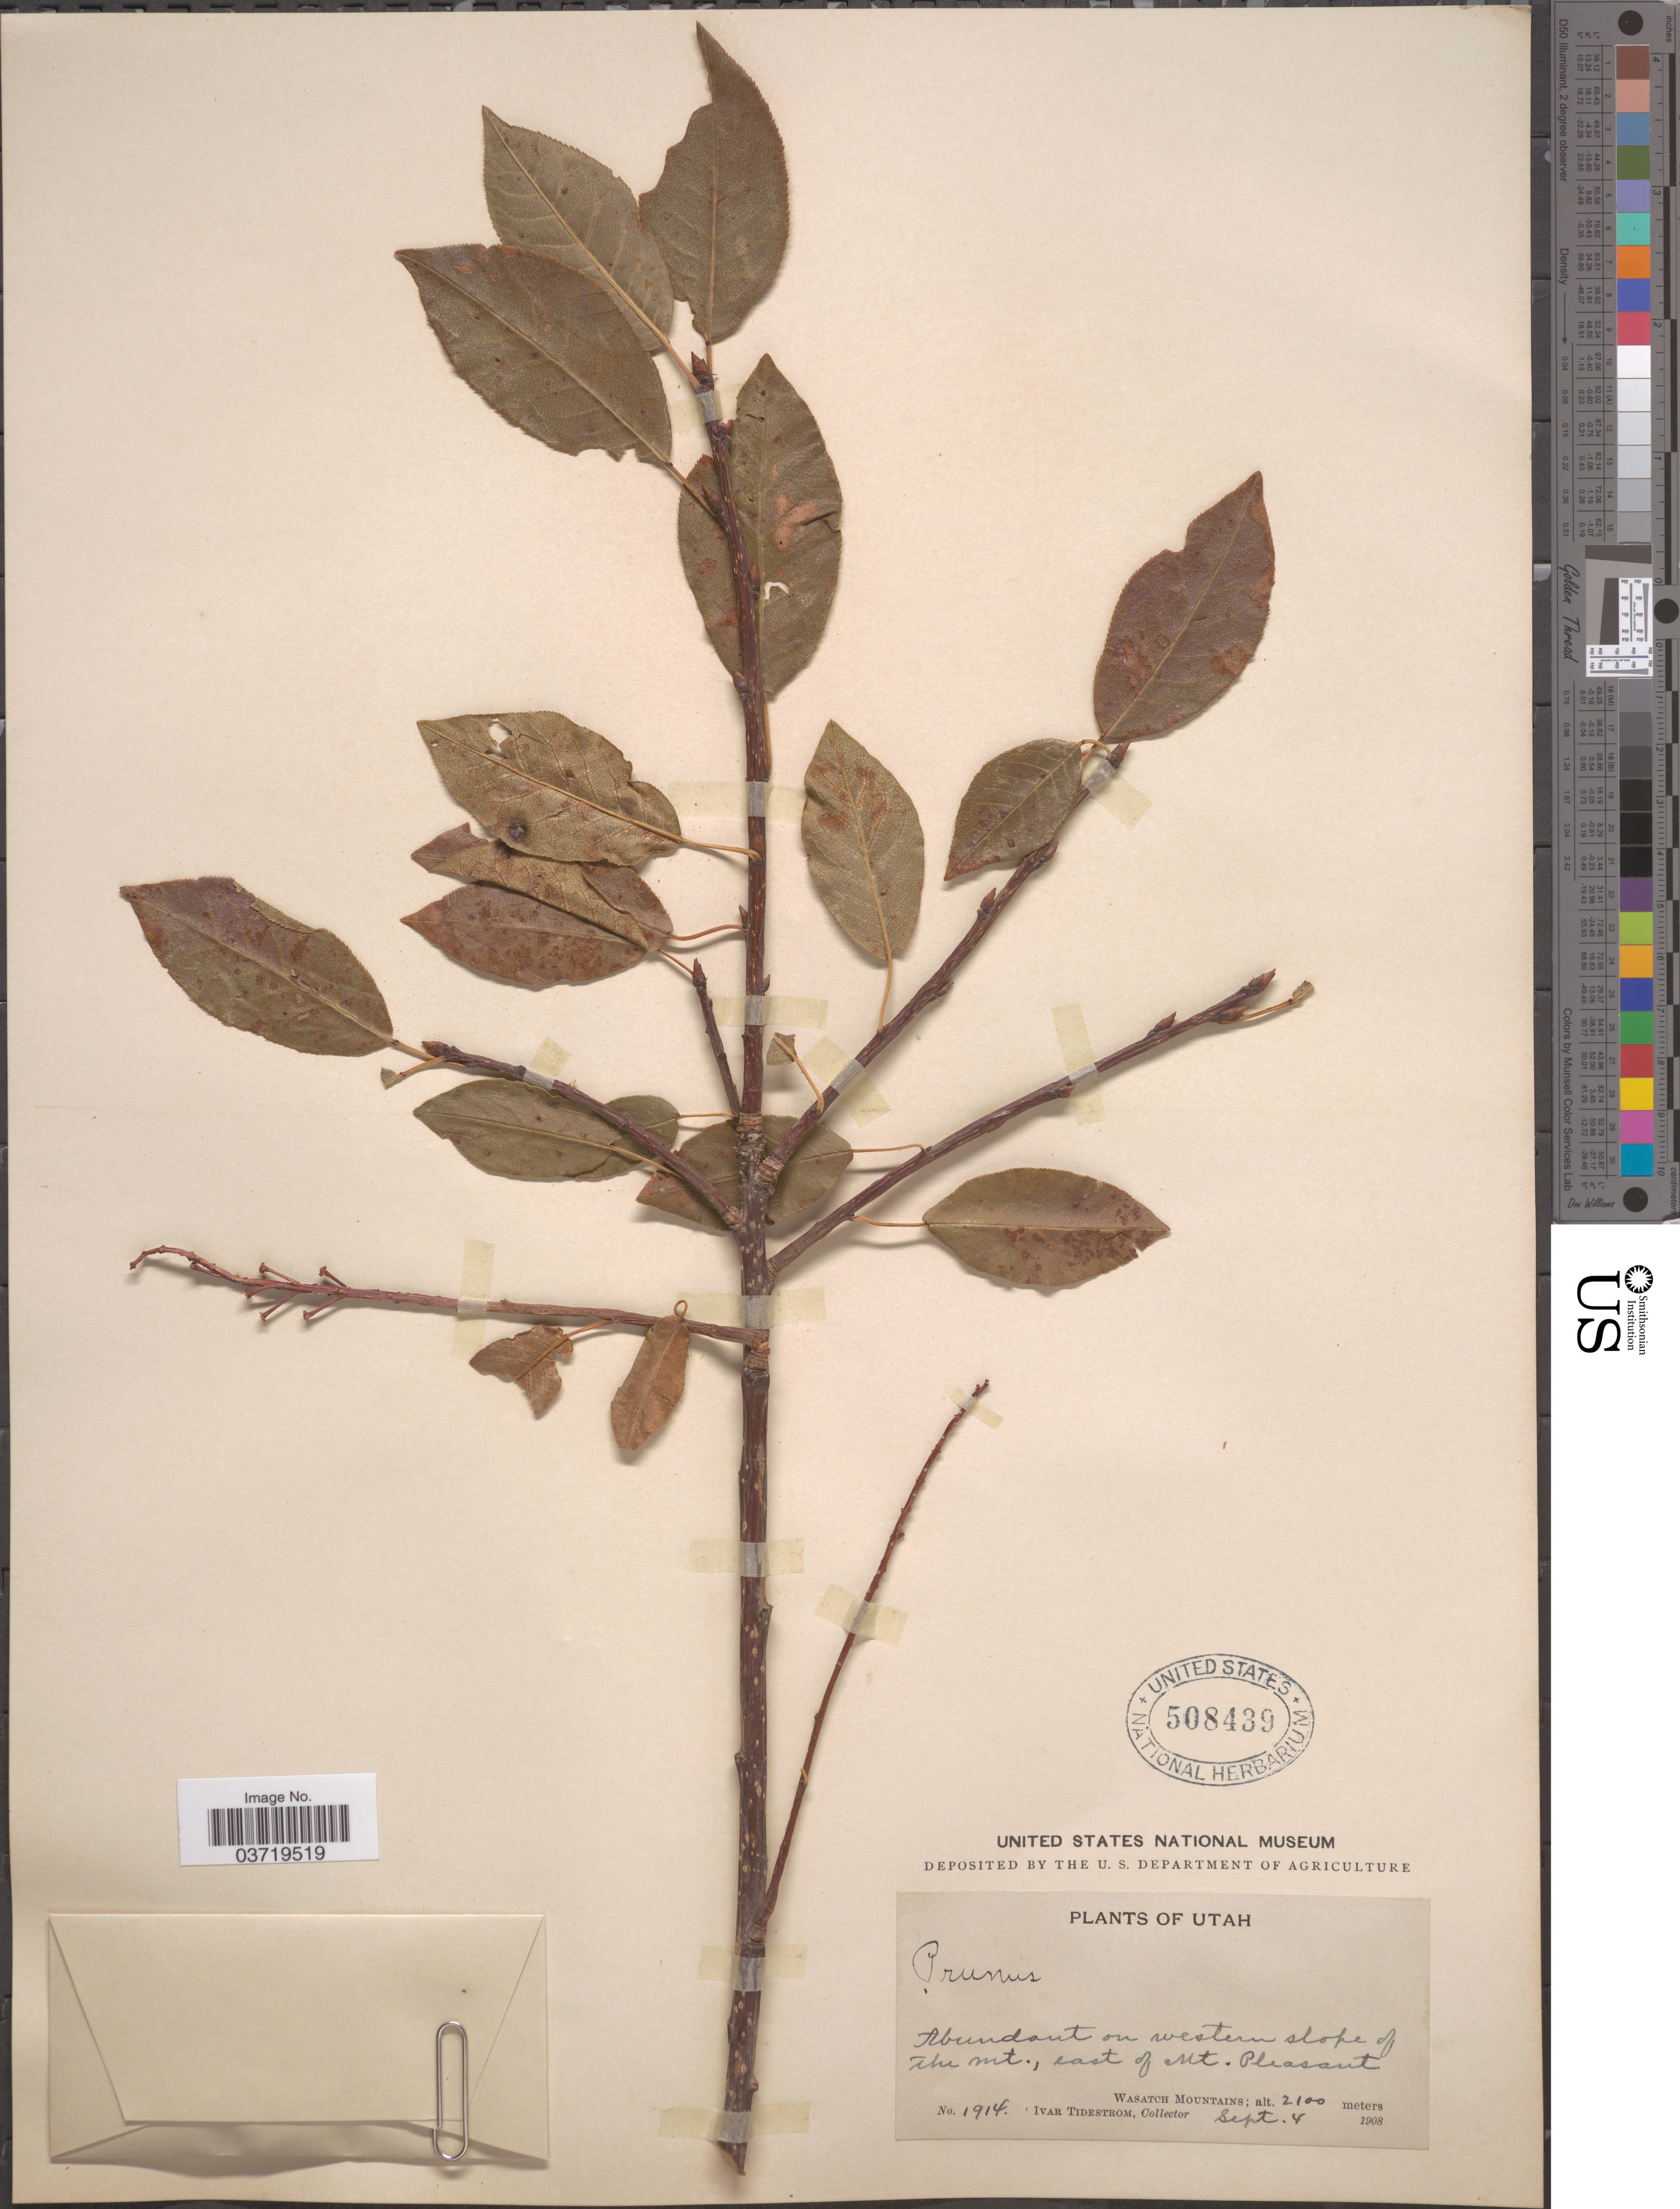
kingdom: Plantae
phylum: Tracheophyta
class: Magnoliopsida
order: Rosales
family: Rosaceae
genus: Prunus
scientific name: Prunus virginiana var. demissa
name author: (Nutt.) Torr.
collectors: I. F. Tidestrom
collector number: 1914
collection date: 1908-09-04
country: United States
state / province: Utah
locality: Abundant on western slopes of the mt., east of Mt. Pleasant. Wasatch Mountains.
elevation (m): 2100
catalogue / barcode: US 508439